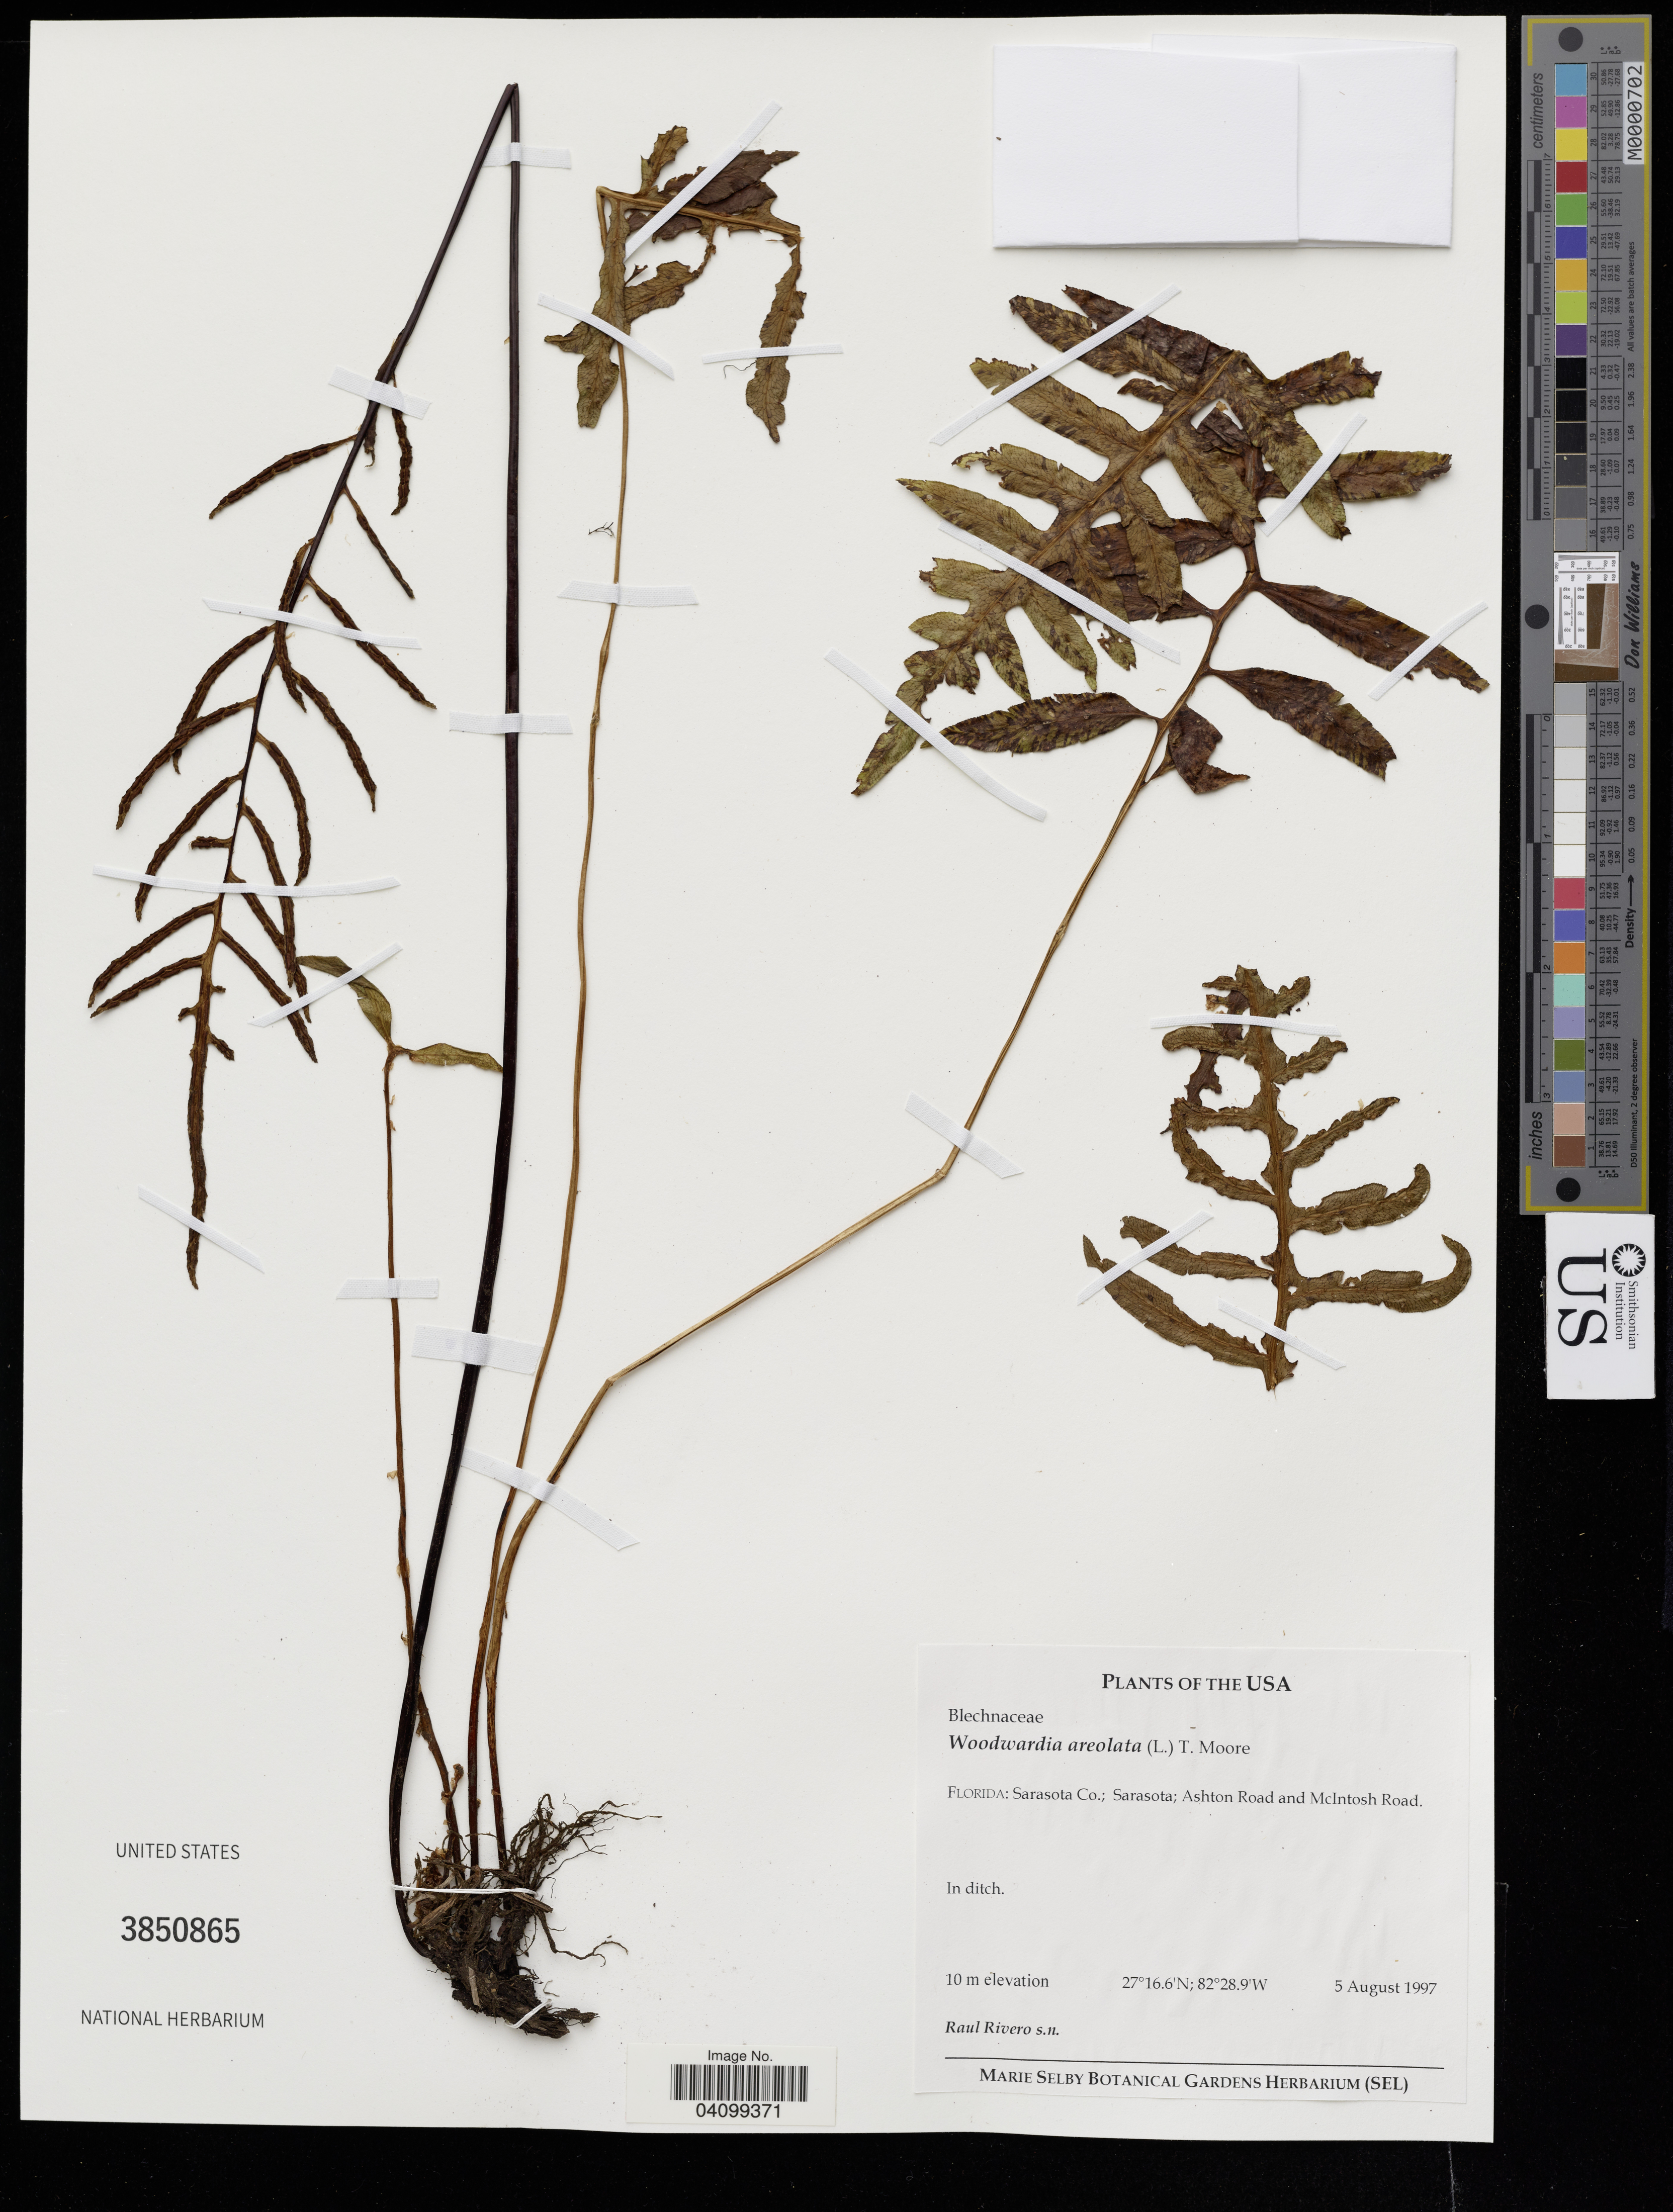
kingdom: Plantae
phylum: Tracheophyta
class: Polypodiopsida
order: Polypodiales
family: Blechnaceae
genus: Woodwardia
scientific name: Woodwardia areolata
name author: (L.) T. Moore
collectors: R. Rivero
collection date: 1997-08-05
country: United States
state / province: Florida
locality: Sarasota Co.; Sarasota; Ashton Road and McIntosh Road.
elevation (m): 10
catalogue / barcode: US 3850865